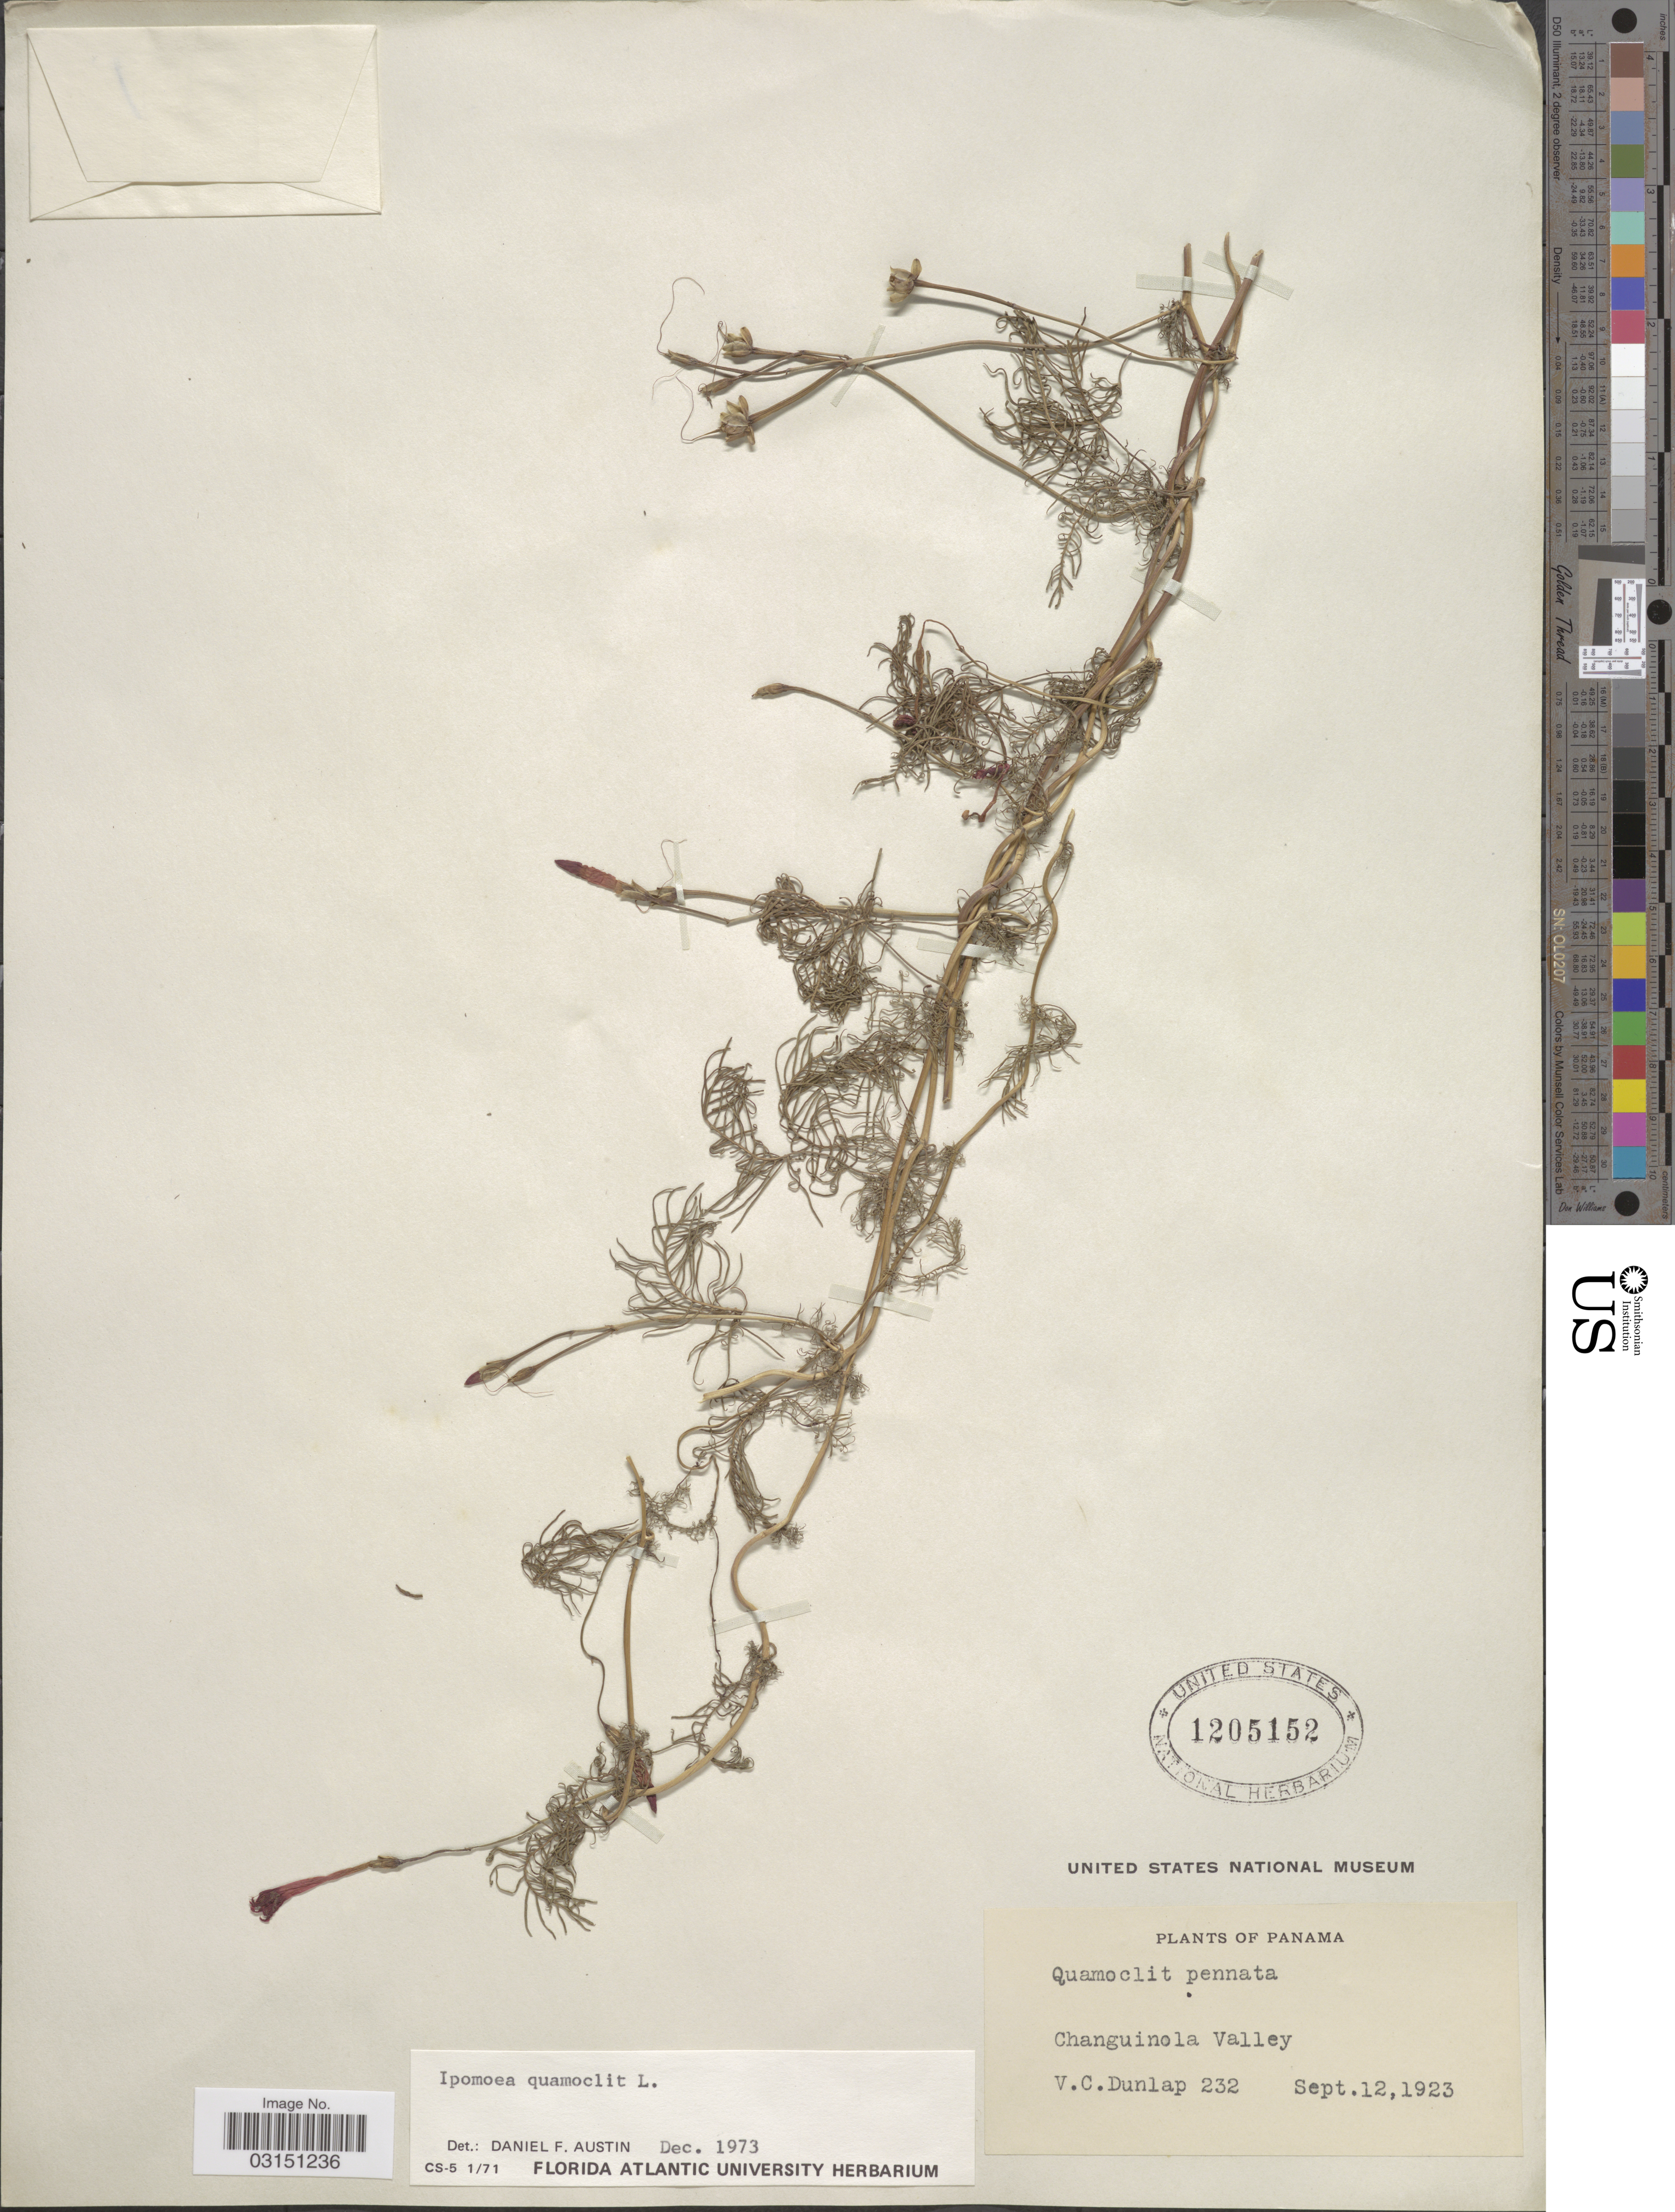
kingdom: Plantae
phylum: Tracheophyta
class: Magnoliopsida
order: Solanales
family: Convolvulaceae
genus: Ipomoea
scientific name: Ipomoea quamoclit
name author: L.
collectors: V. C. Dunlap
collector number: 232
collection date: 1923-09-12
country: Panama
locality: Changuinola Valley.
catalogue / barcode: US 1205152